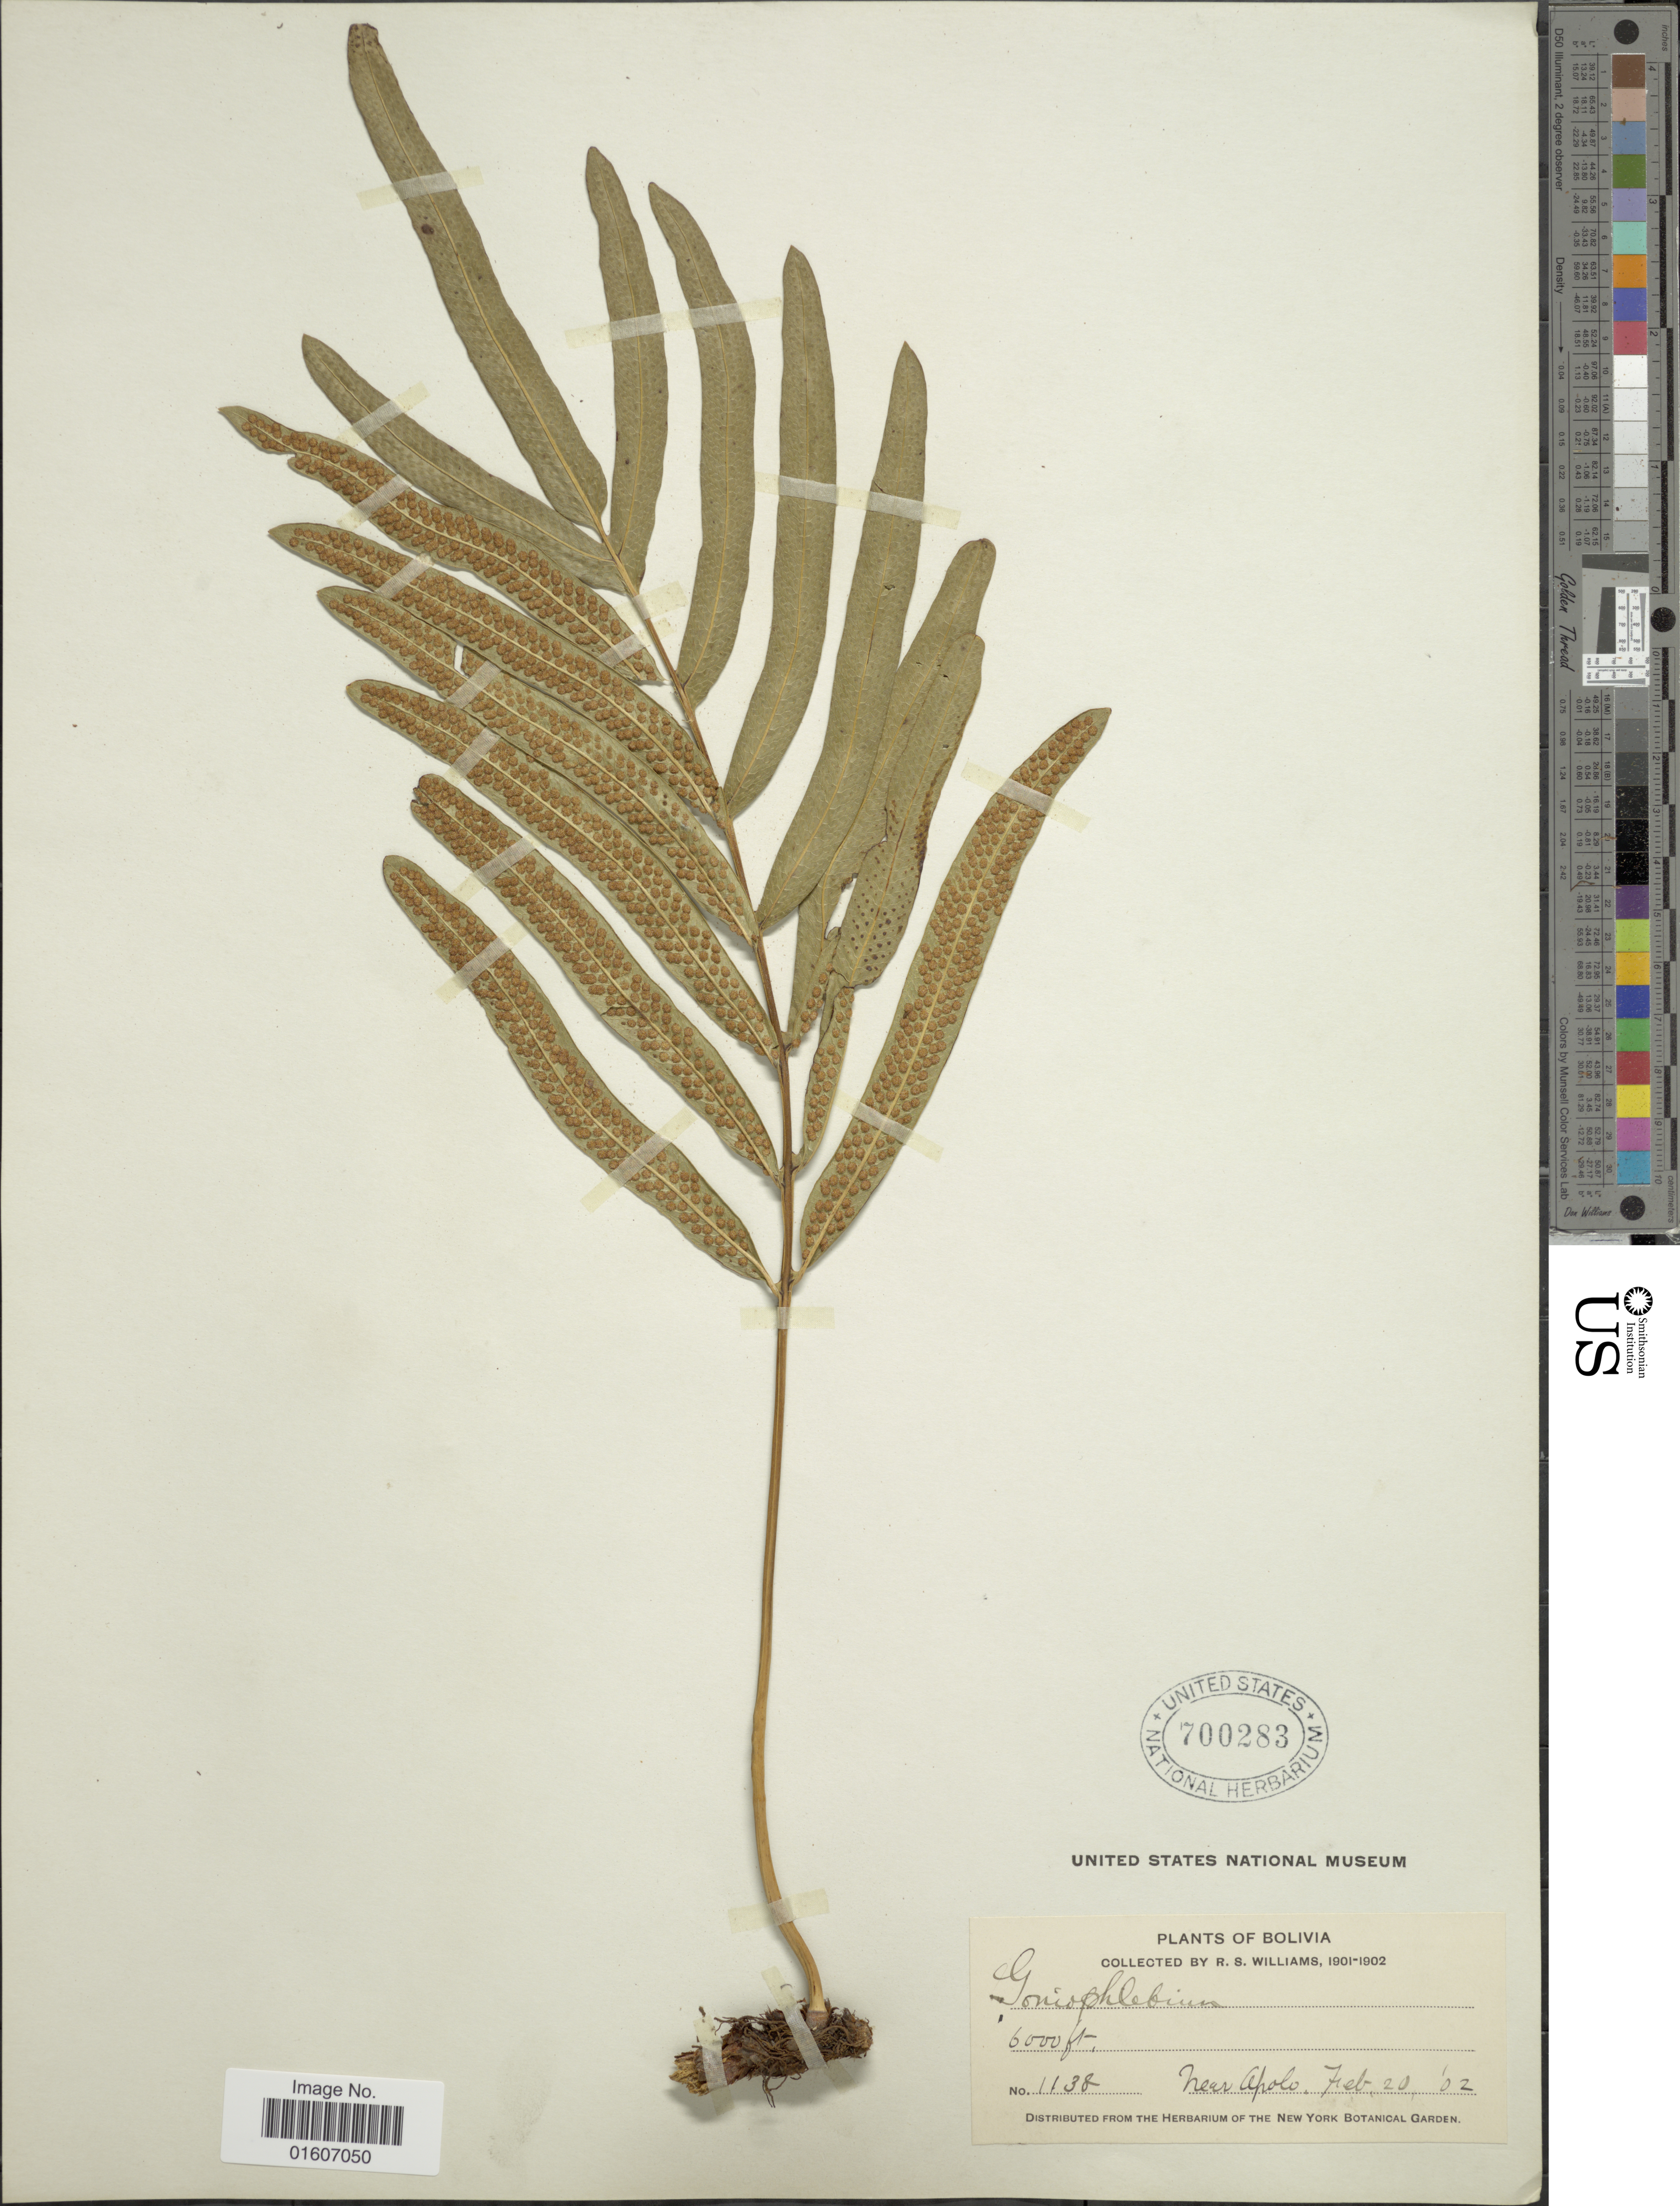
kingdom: Plantae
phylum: Tracheophyta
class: Polypodiopsida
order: Polypodiales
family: Polypodiaceae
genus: Serpocaulon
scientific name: Serpocaulon triseriale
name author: (Sw.) A.R. Sm.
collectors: R. S. Williams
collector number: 1138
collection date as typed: Feb. 20, '02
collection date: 1902-02-20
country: Bolivia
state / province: La Paz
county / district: Franz Tamayo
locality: Near Apolo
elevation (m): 1829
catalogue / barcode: US 700283